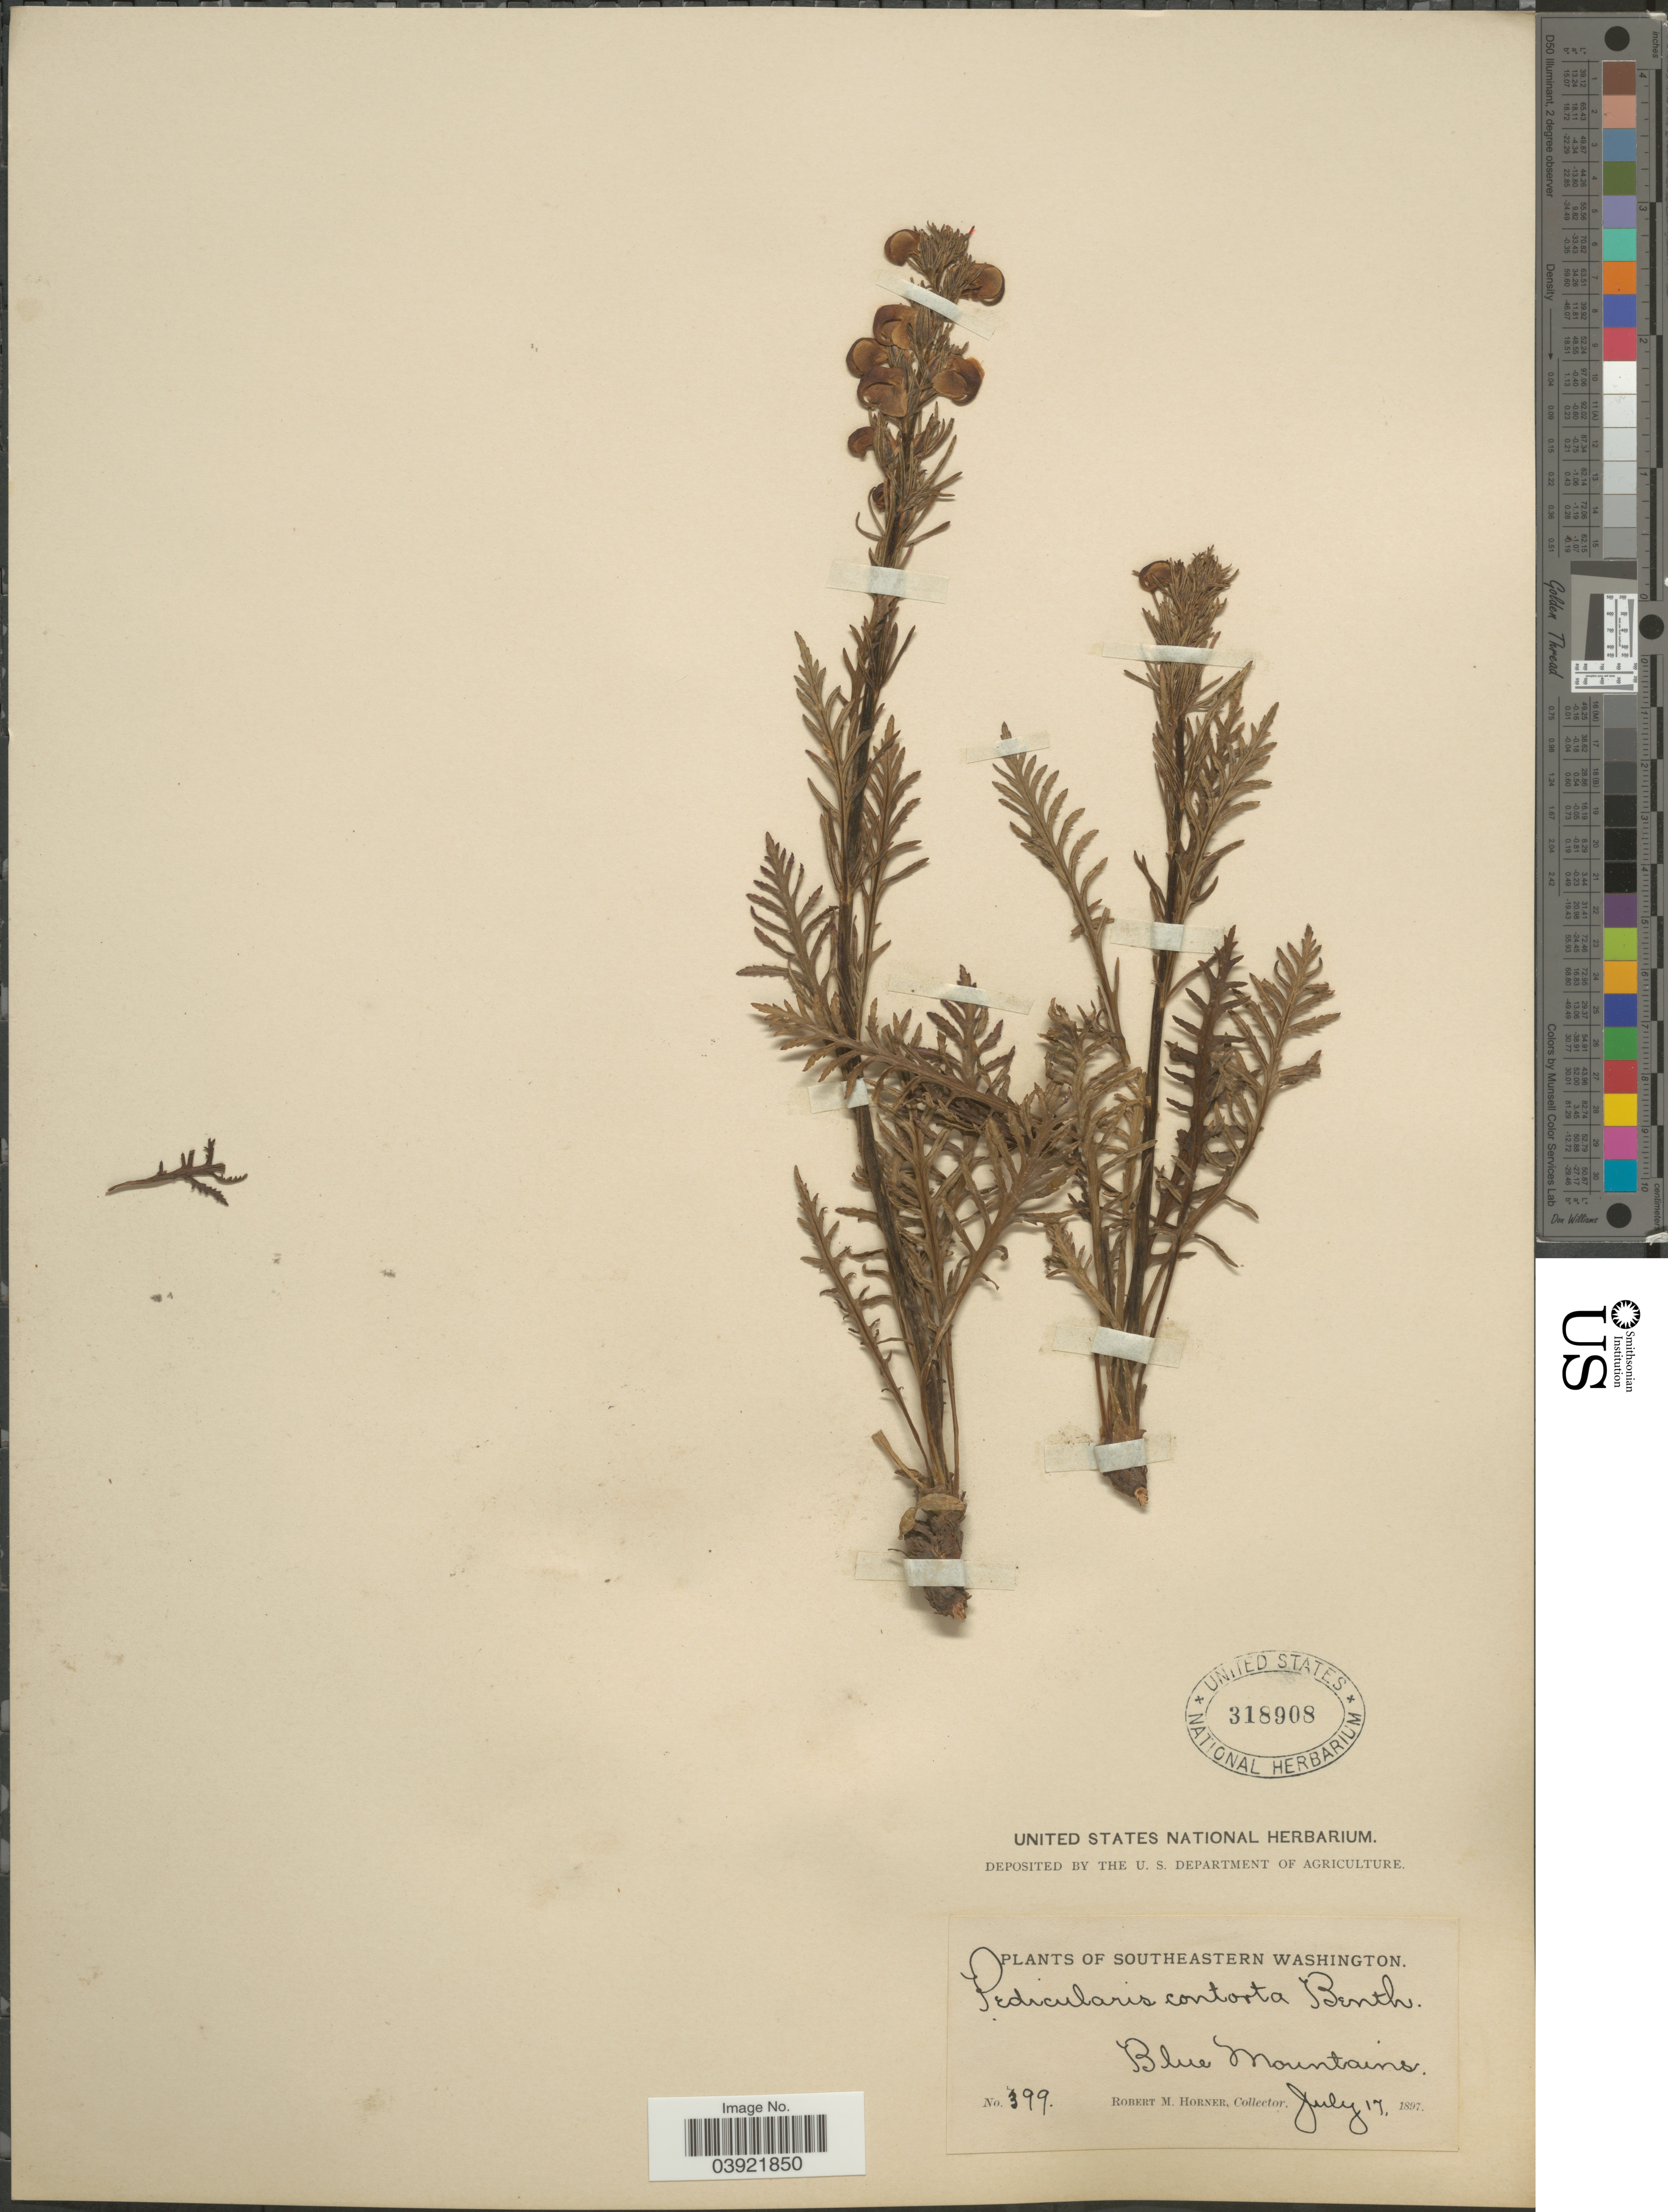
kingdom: Plantae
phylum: Tracheophyta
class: Magnoliopsida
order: Lamiales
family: Orobanchaceae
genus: Pedicularis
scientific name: Pedicularis contorta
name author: Benth.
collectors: R. Horner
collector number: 399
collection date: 1897-07-17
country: United States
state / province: Washington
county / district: Clallam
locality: Blue Mountains.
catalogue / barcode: US 318908